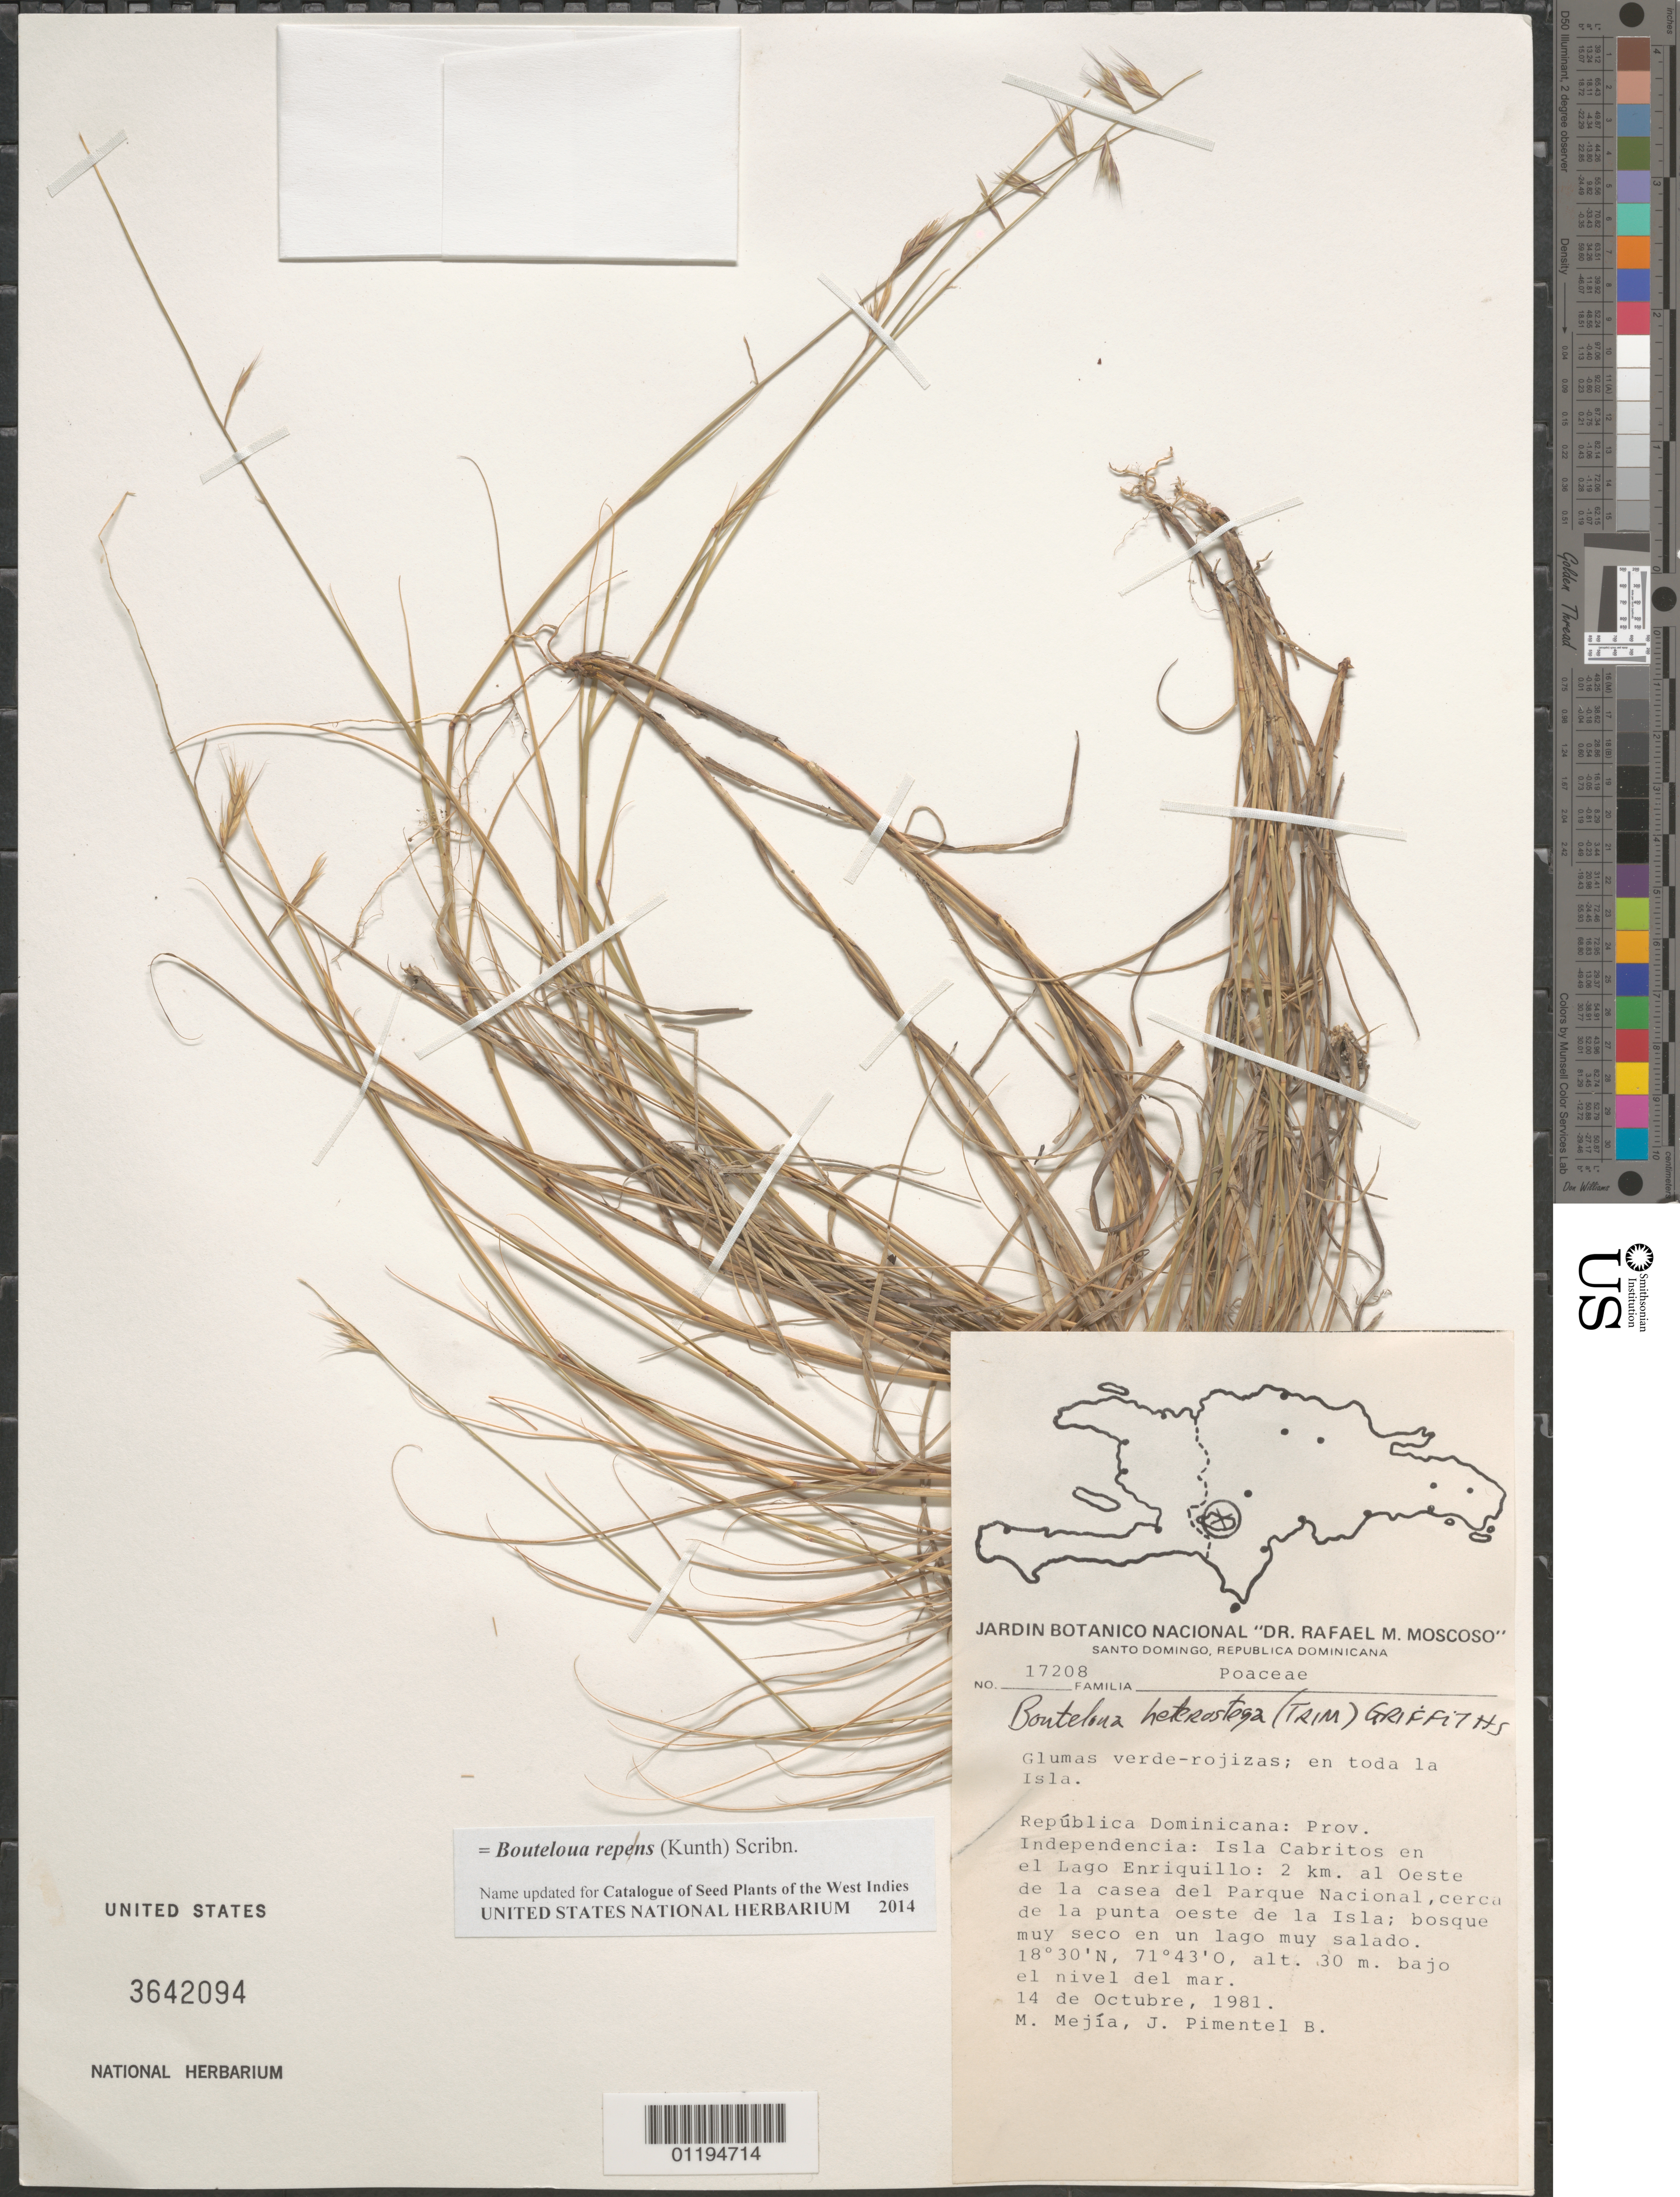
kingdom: Plantae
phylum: Tracheophyta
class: Liliopsida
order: Poales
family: Poaceae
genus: Bouteloua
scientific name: Bouteloua repens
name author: (Kunth) Scribn. & Merr.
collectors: M. Mejia & J. Pimental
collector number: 17208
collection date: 1981-10-14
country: Dominican Republic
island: Isla Carbritos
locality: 2km W of the National Park around the W point of the island.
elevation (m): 30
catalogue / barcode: US 3642094